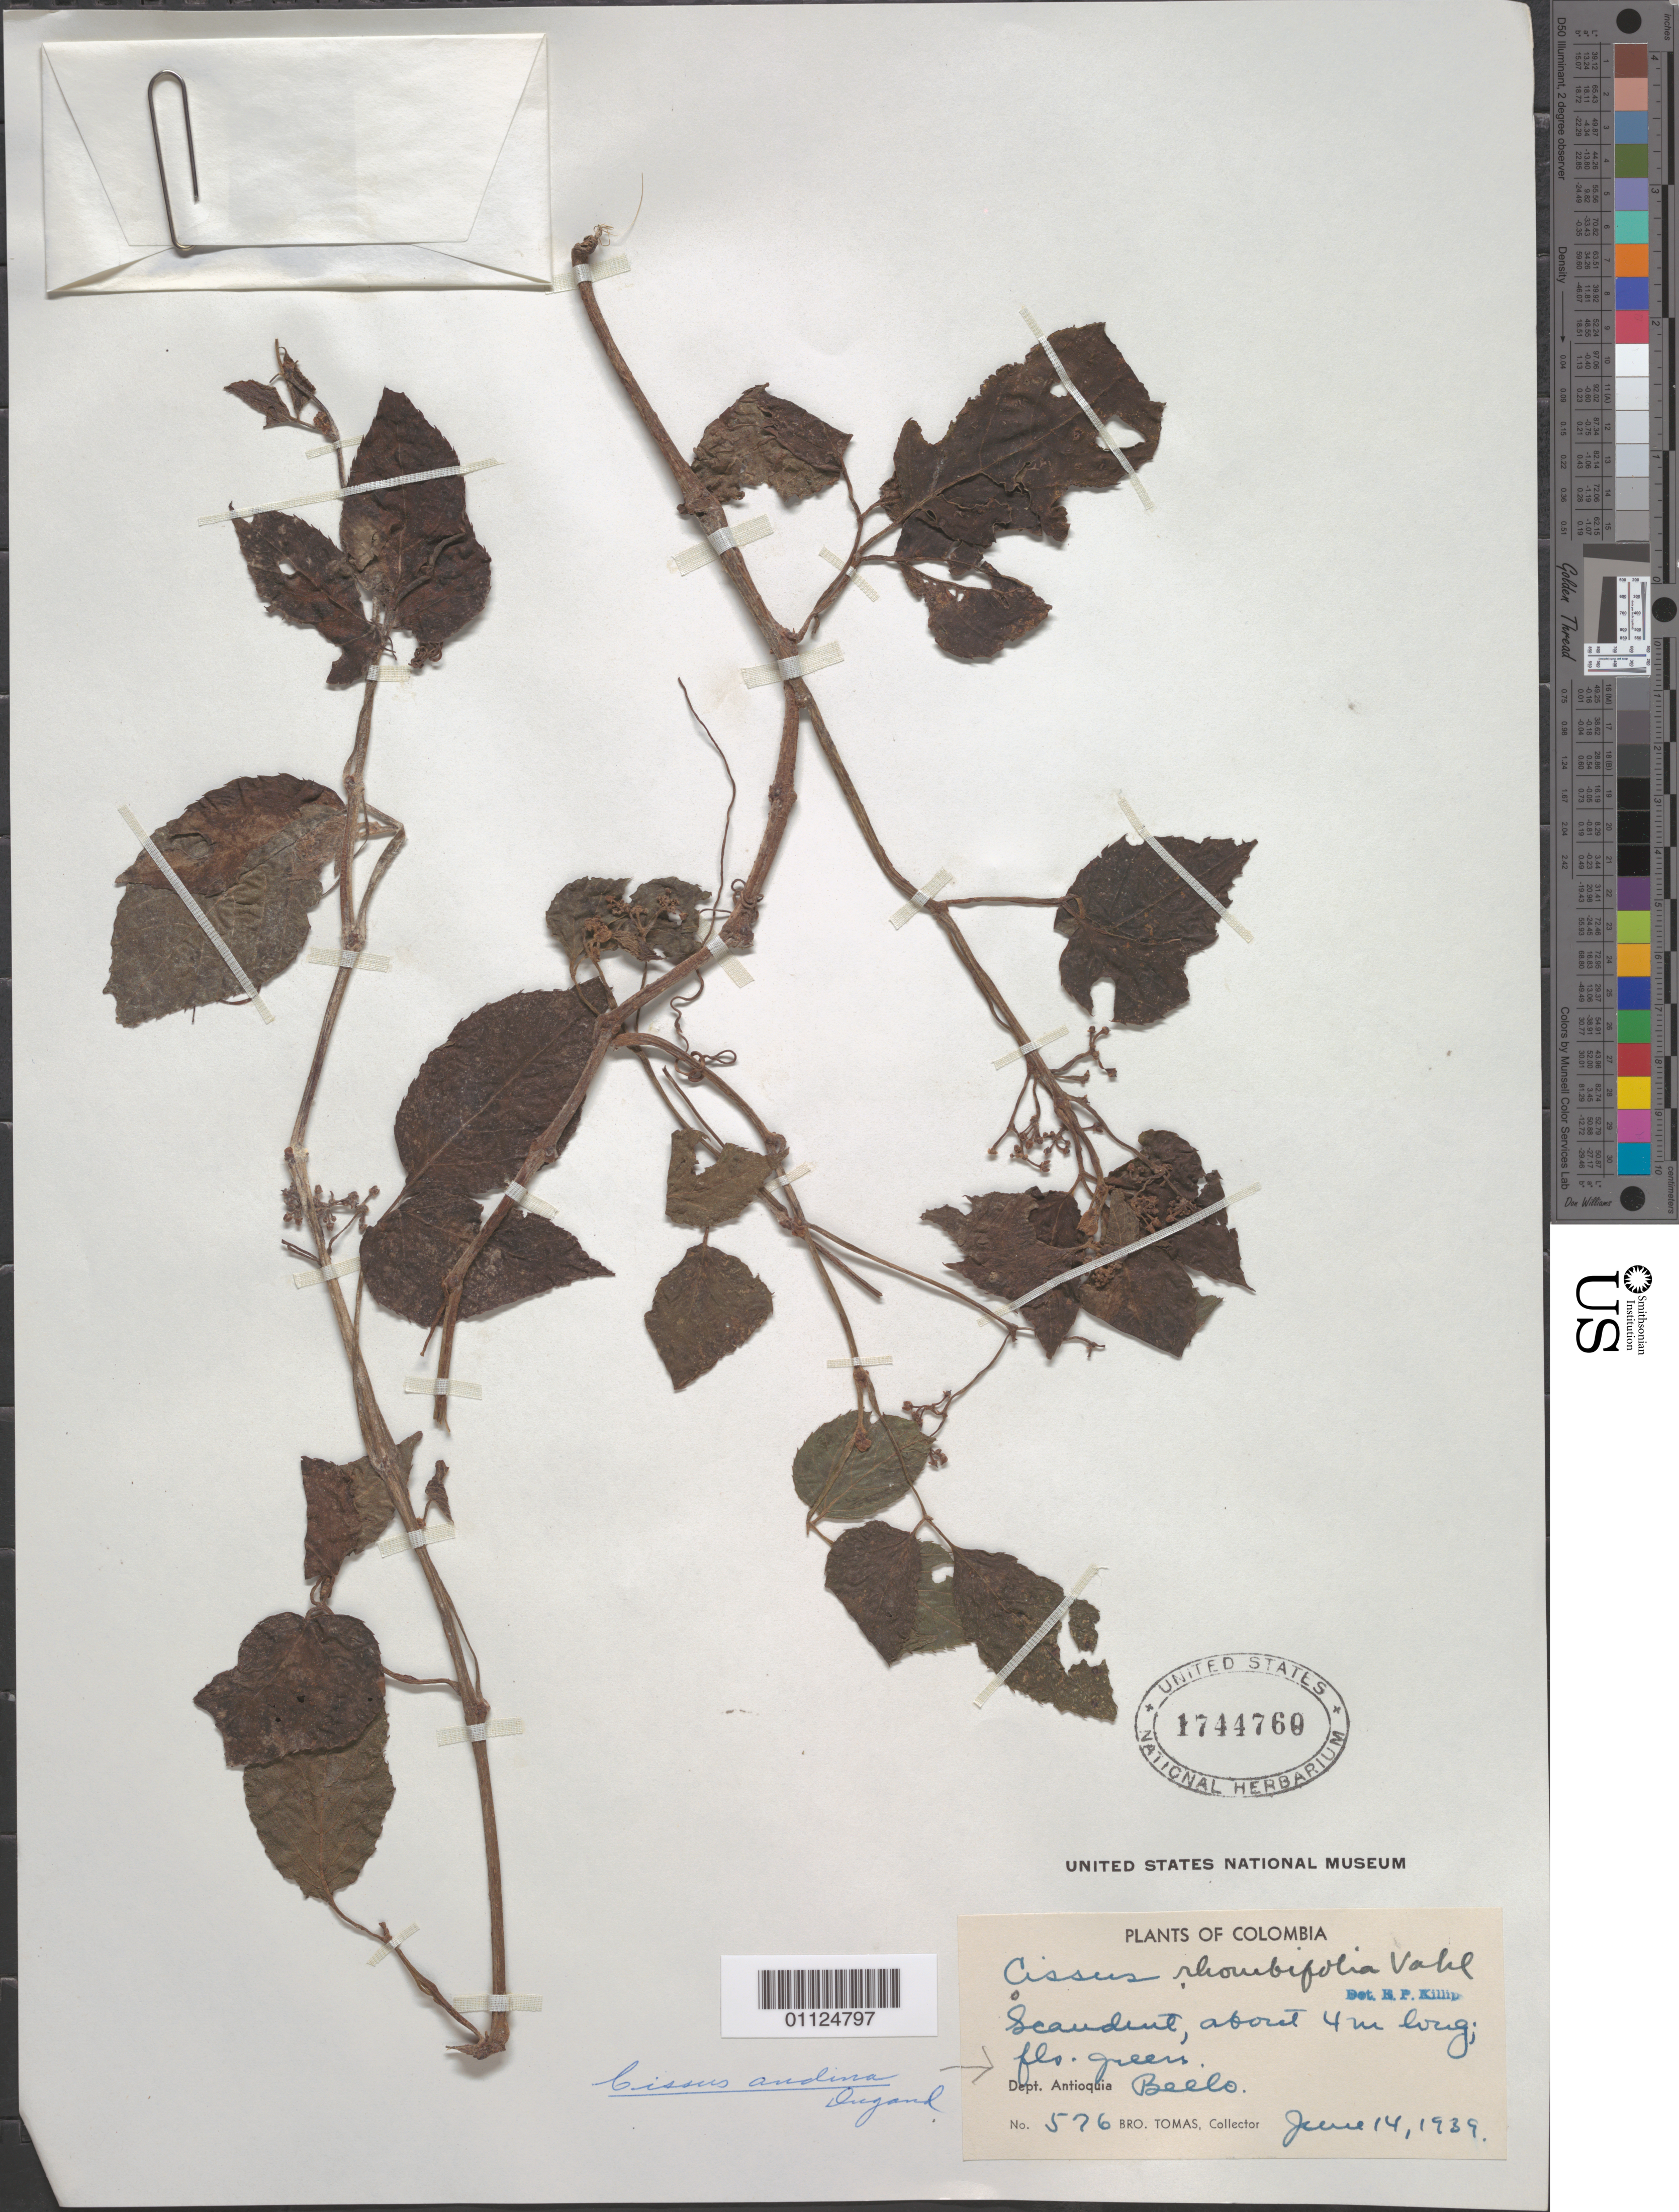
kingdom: Plantae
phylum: Tracheophyta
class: Magnoliopsida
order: Vitales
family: Vitaceae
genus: Cissus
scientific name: Cissus andina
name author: Dugand G.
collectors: B. Tomas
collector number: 576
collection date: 1939-06-14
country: Colombia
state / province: Antioquia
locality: Bello.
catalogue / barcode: US 1744760